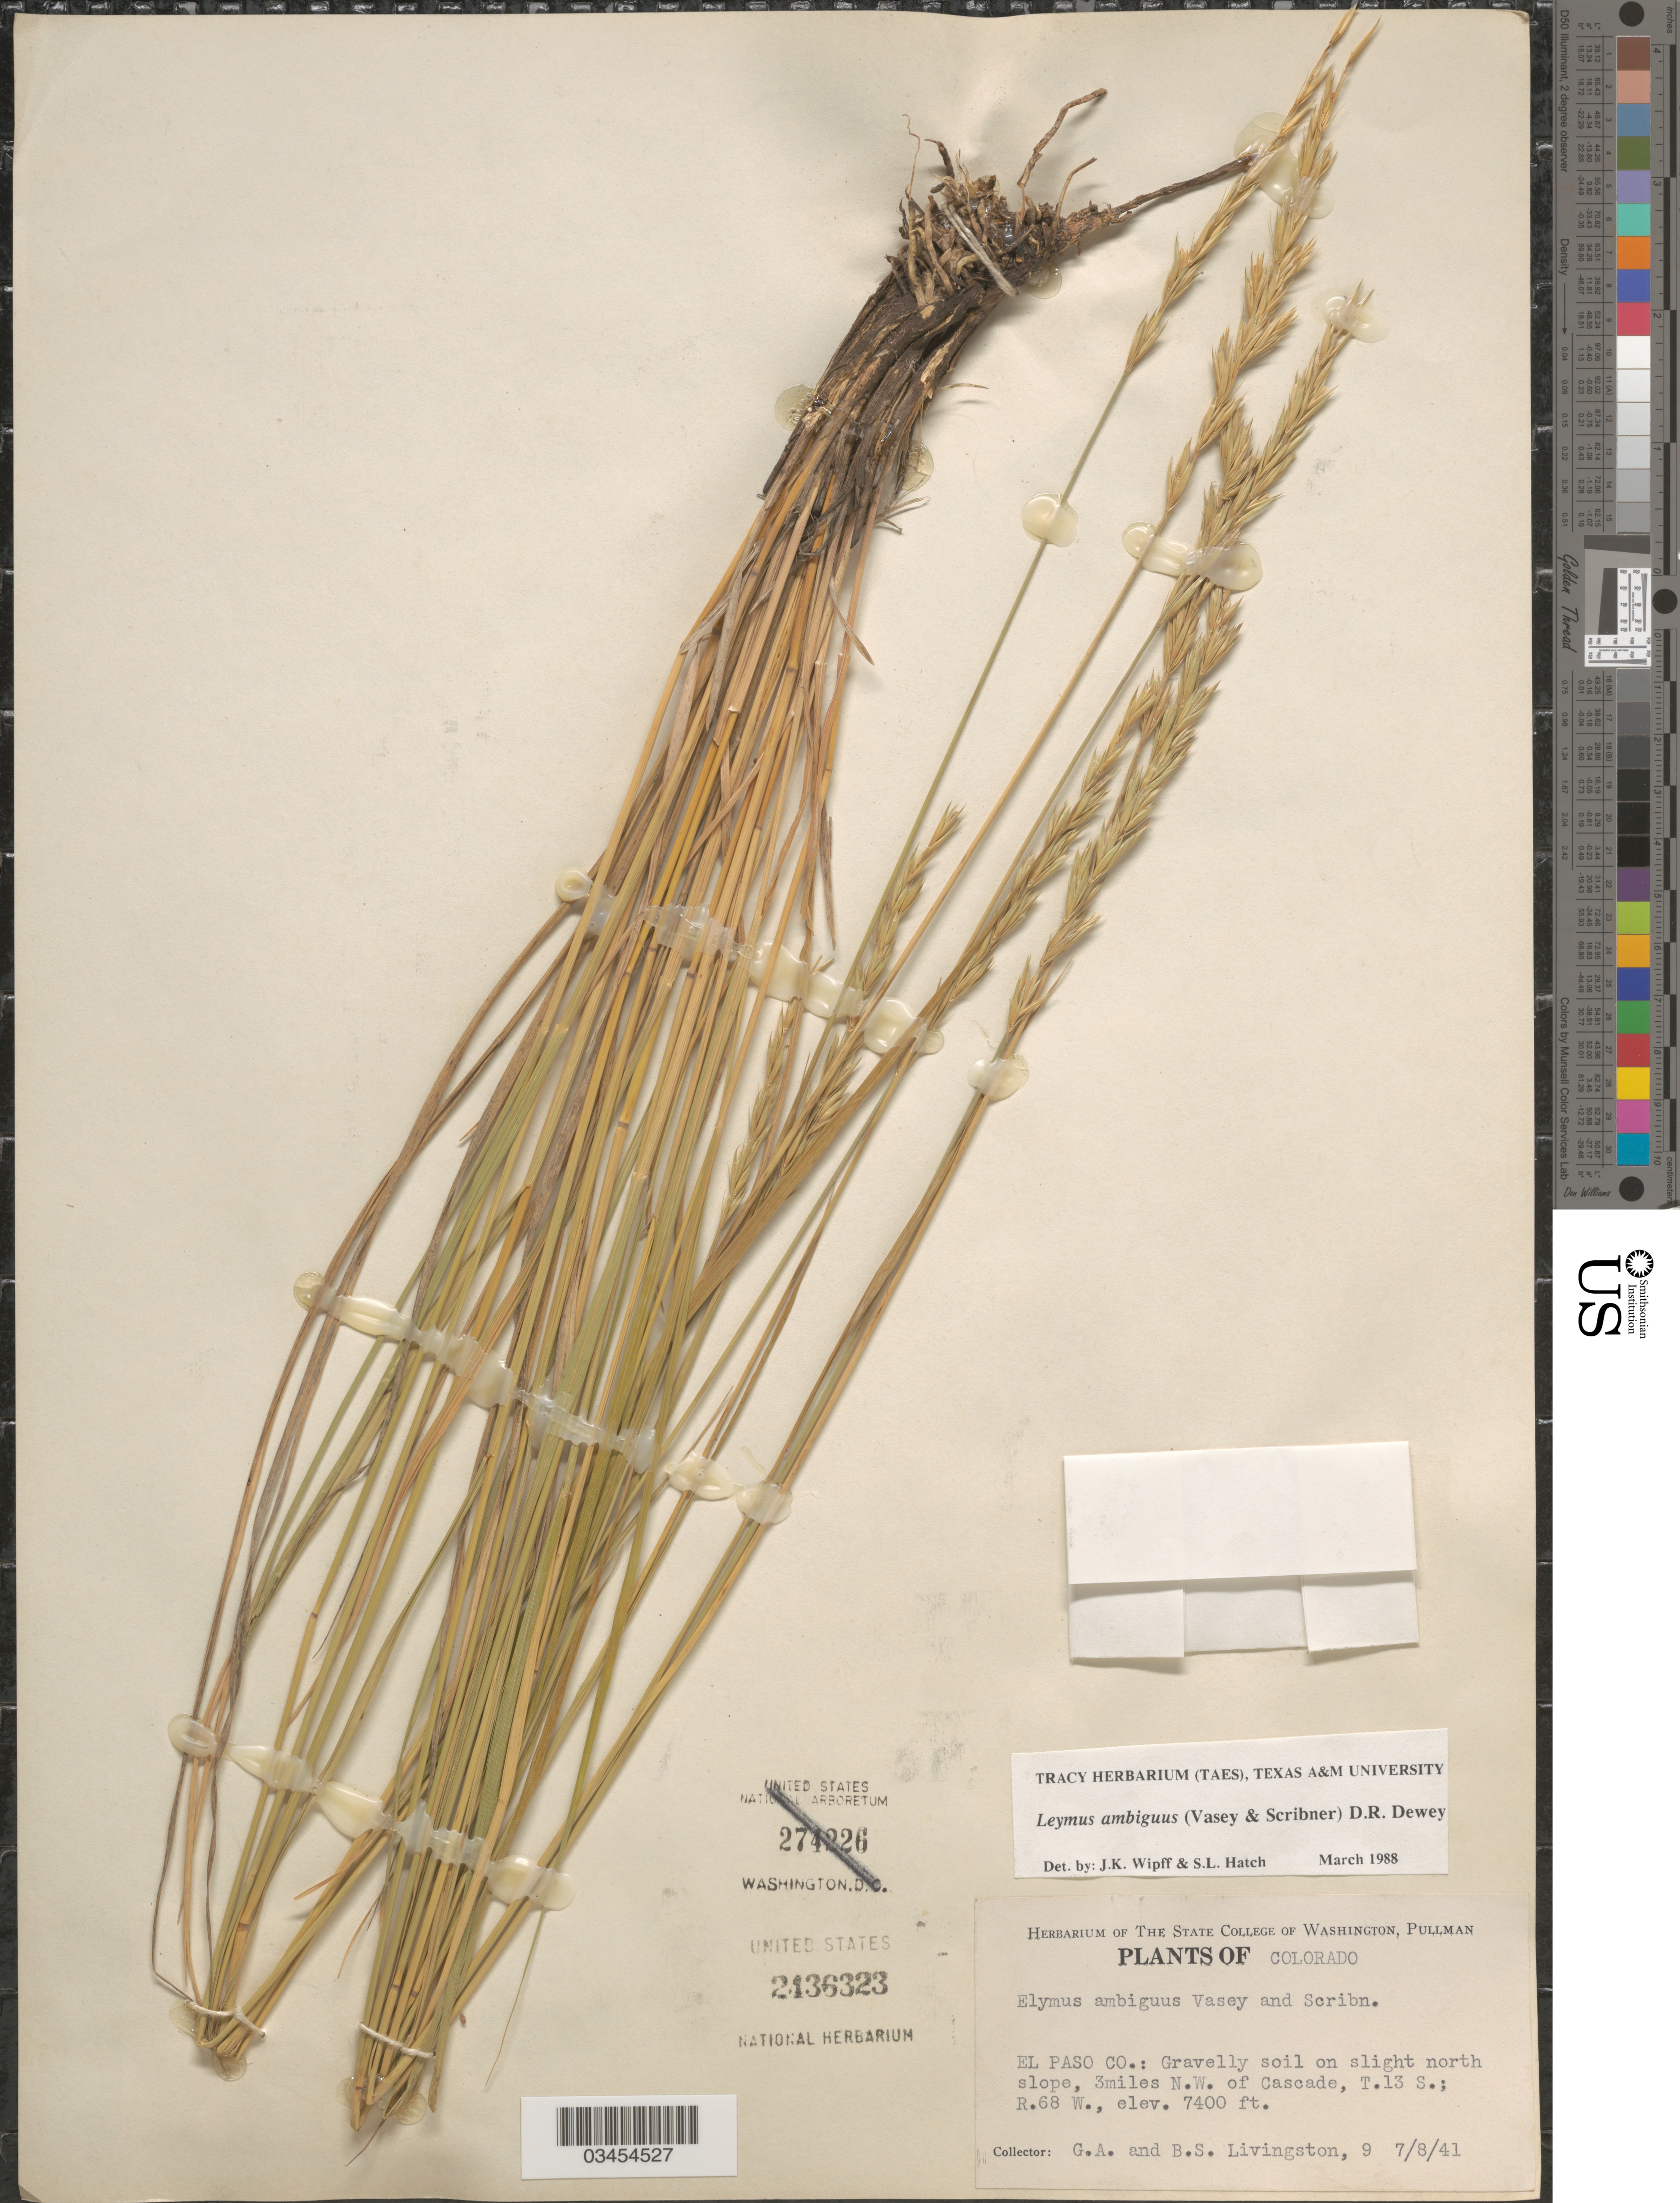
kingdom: Plantae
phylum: Tracheophyta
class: Liliopsida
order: Poales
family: Poaceae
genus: Leymus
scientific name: Leymus ambiguus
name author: (Vasey & Scribn.) Dewey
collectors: G. Livingston & B. Livingston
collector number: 9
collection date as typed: Transcribed d/m/y: 8/7/41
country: United States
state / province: Colorado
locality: El Paso Co.: Gravelly soil on slight north slope, 3miles N.W. of Cascade, T.13 S.; R.68 W.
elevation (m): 2256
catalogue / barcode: US 2436323